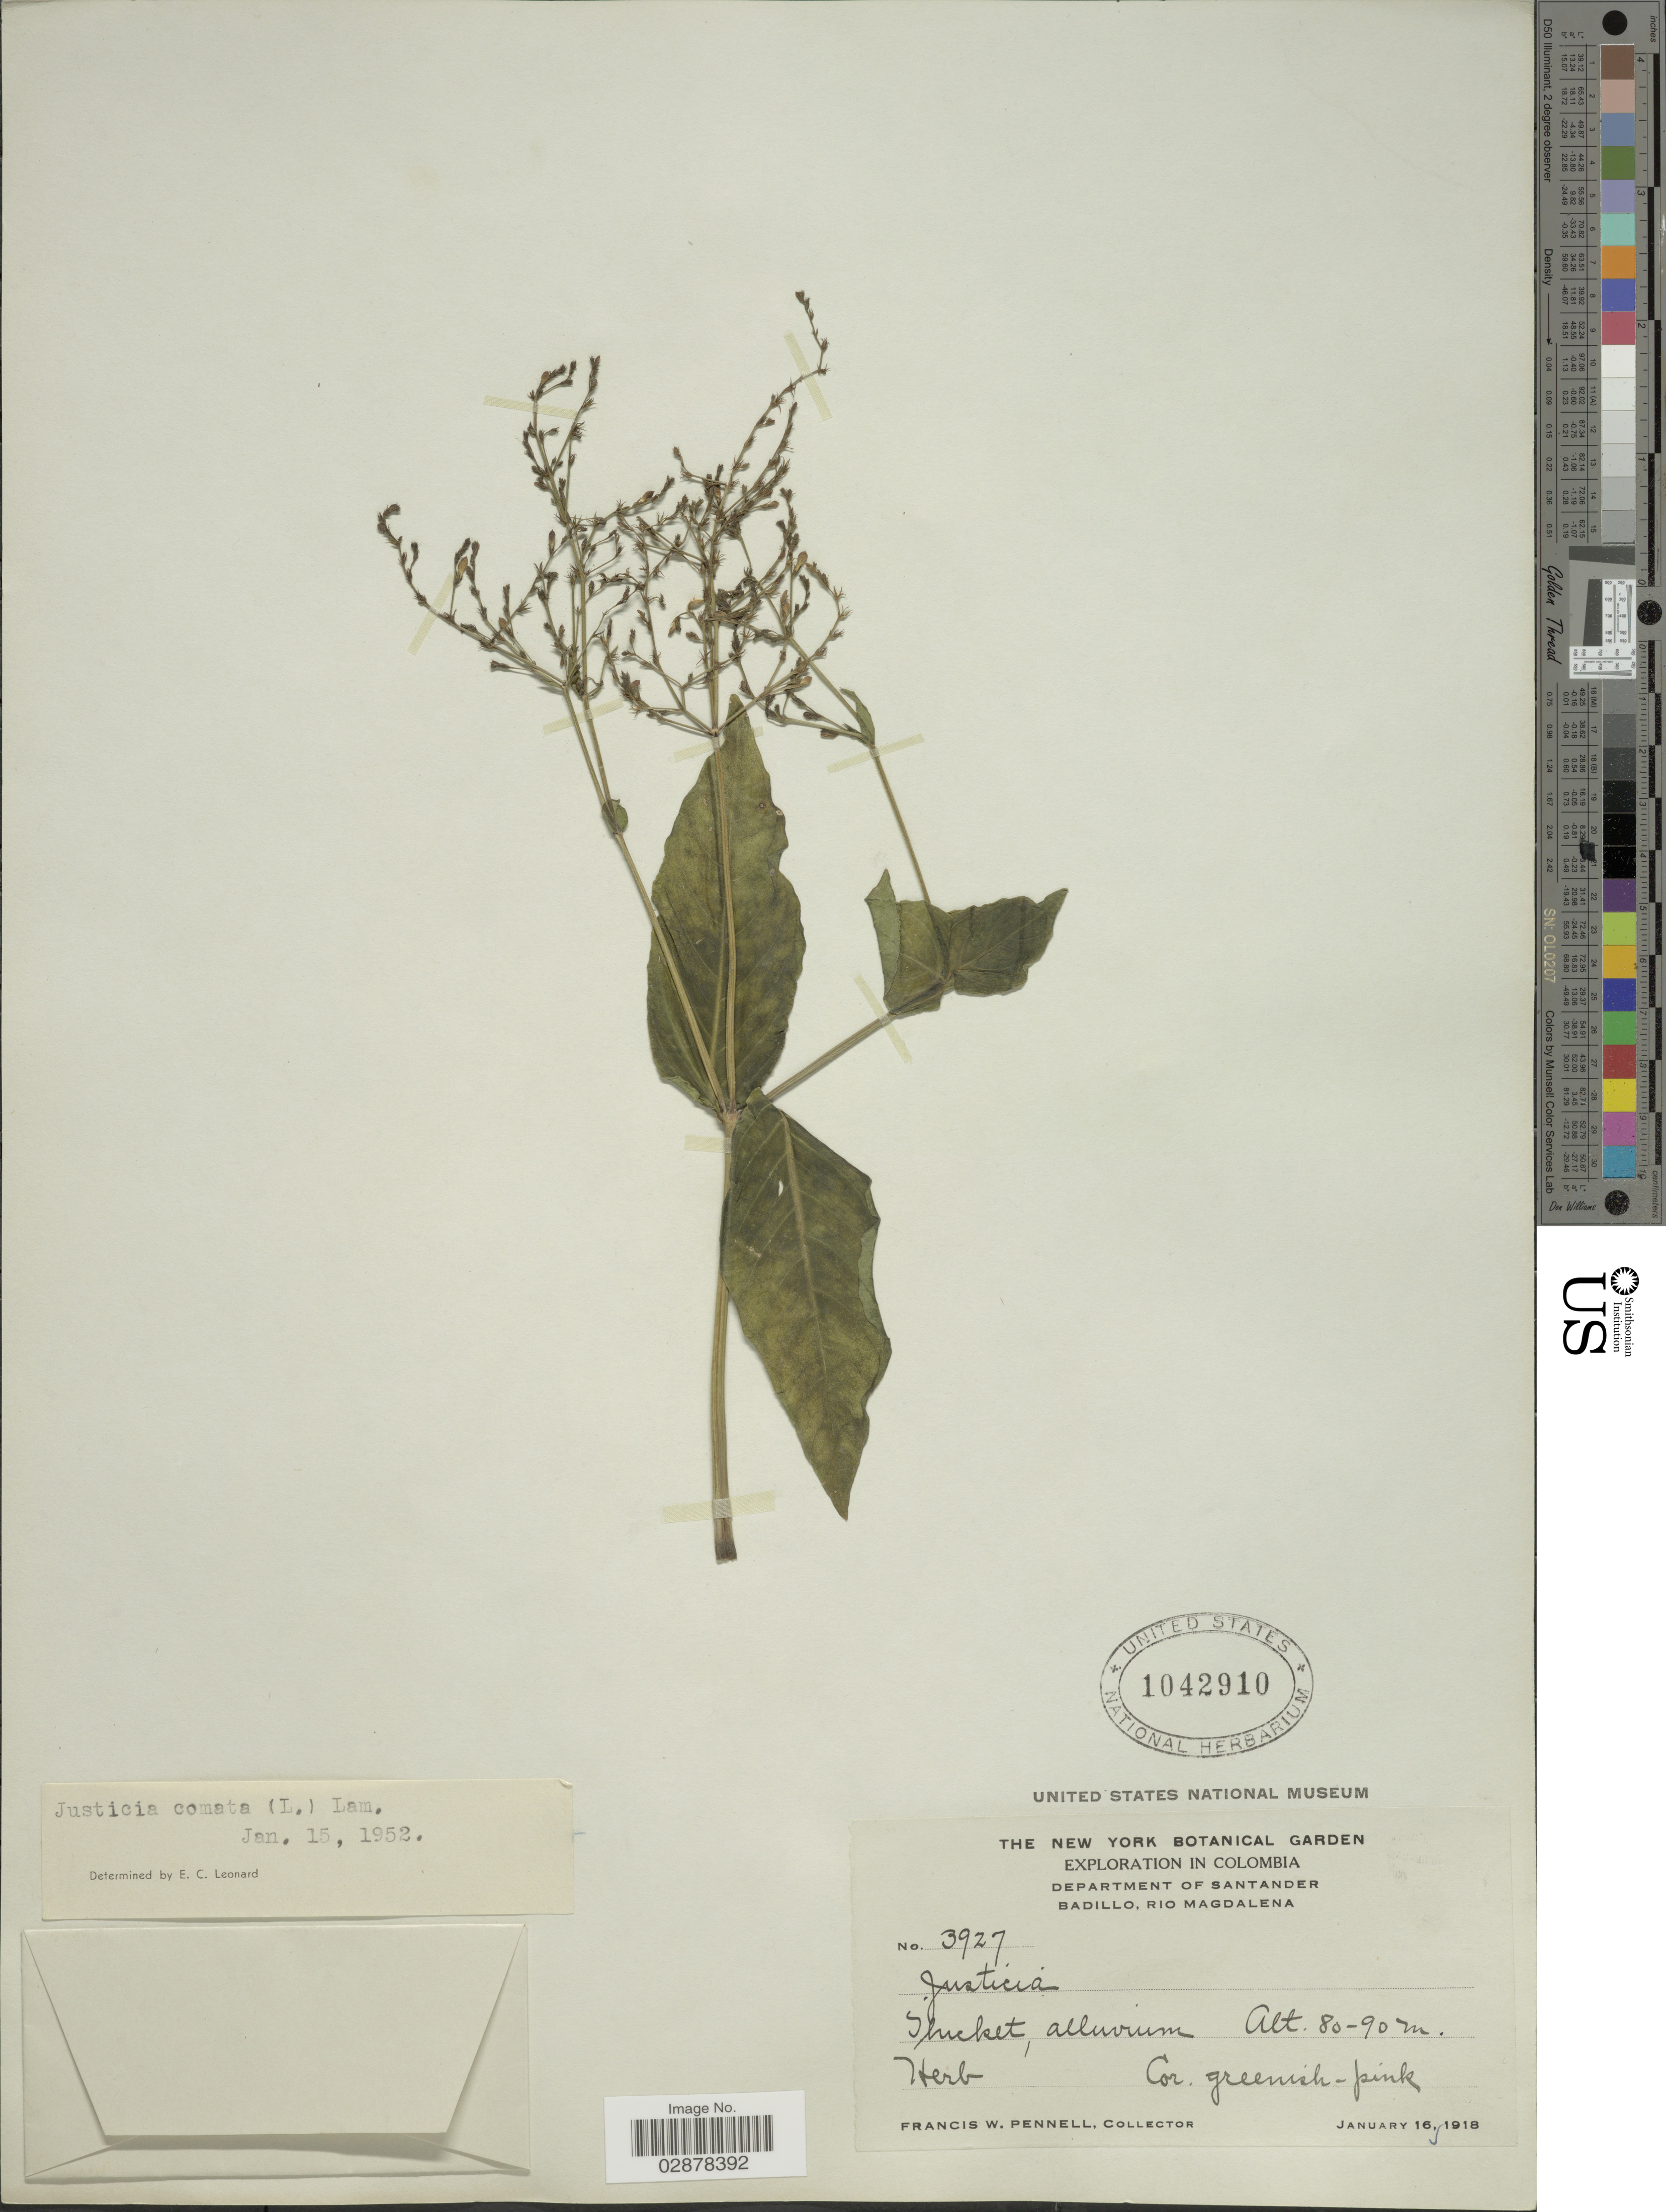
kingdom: Plantae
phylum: Tracheophyta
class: Magnoliopsida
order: Lamiales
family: Acanthaceae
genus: Justicia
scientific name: Justicia comata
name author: (L.) Lam.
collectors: F. W. Pennell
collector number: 3927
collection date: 1918-01-16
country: Colombia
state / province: Santander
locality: Department of Santander. Badillo, Rio Magdalena.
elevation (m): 80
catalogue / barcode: US 1042910